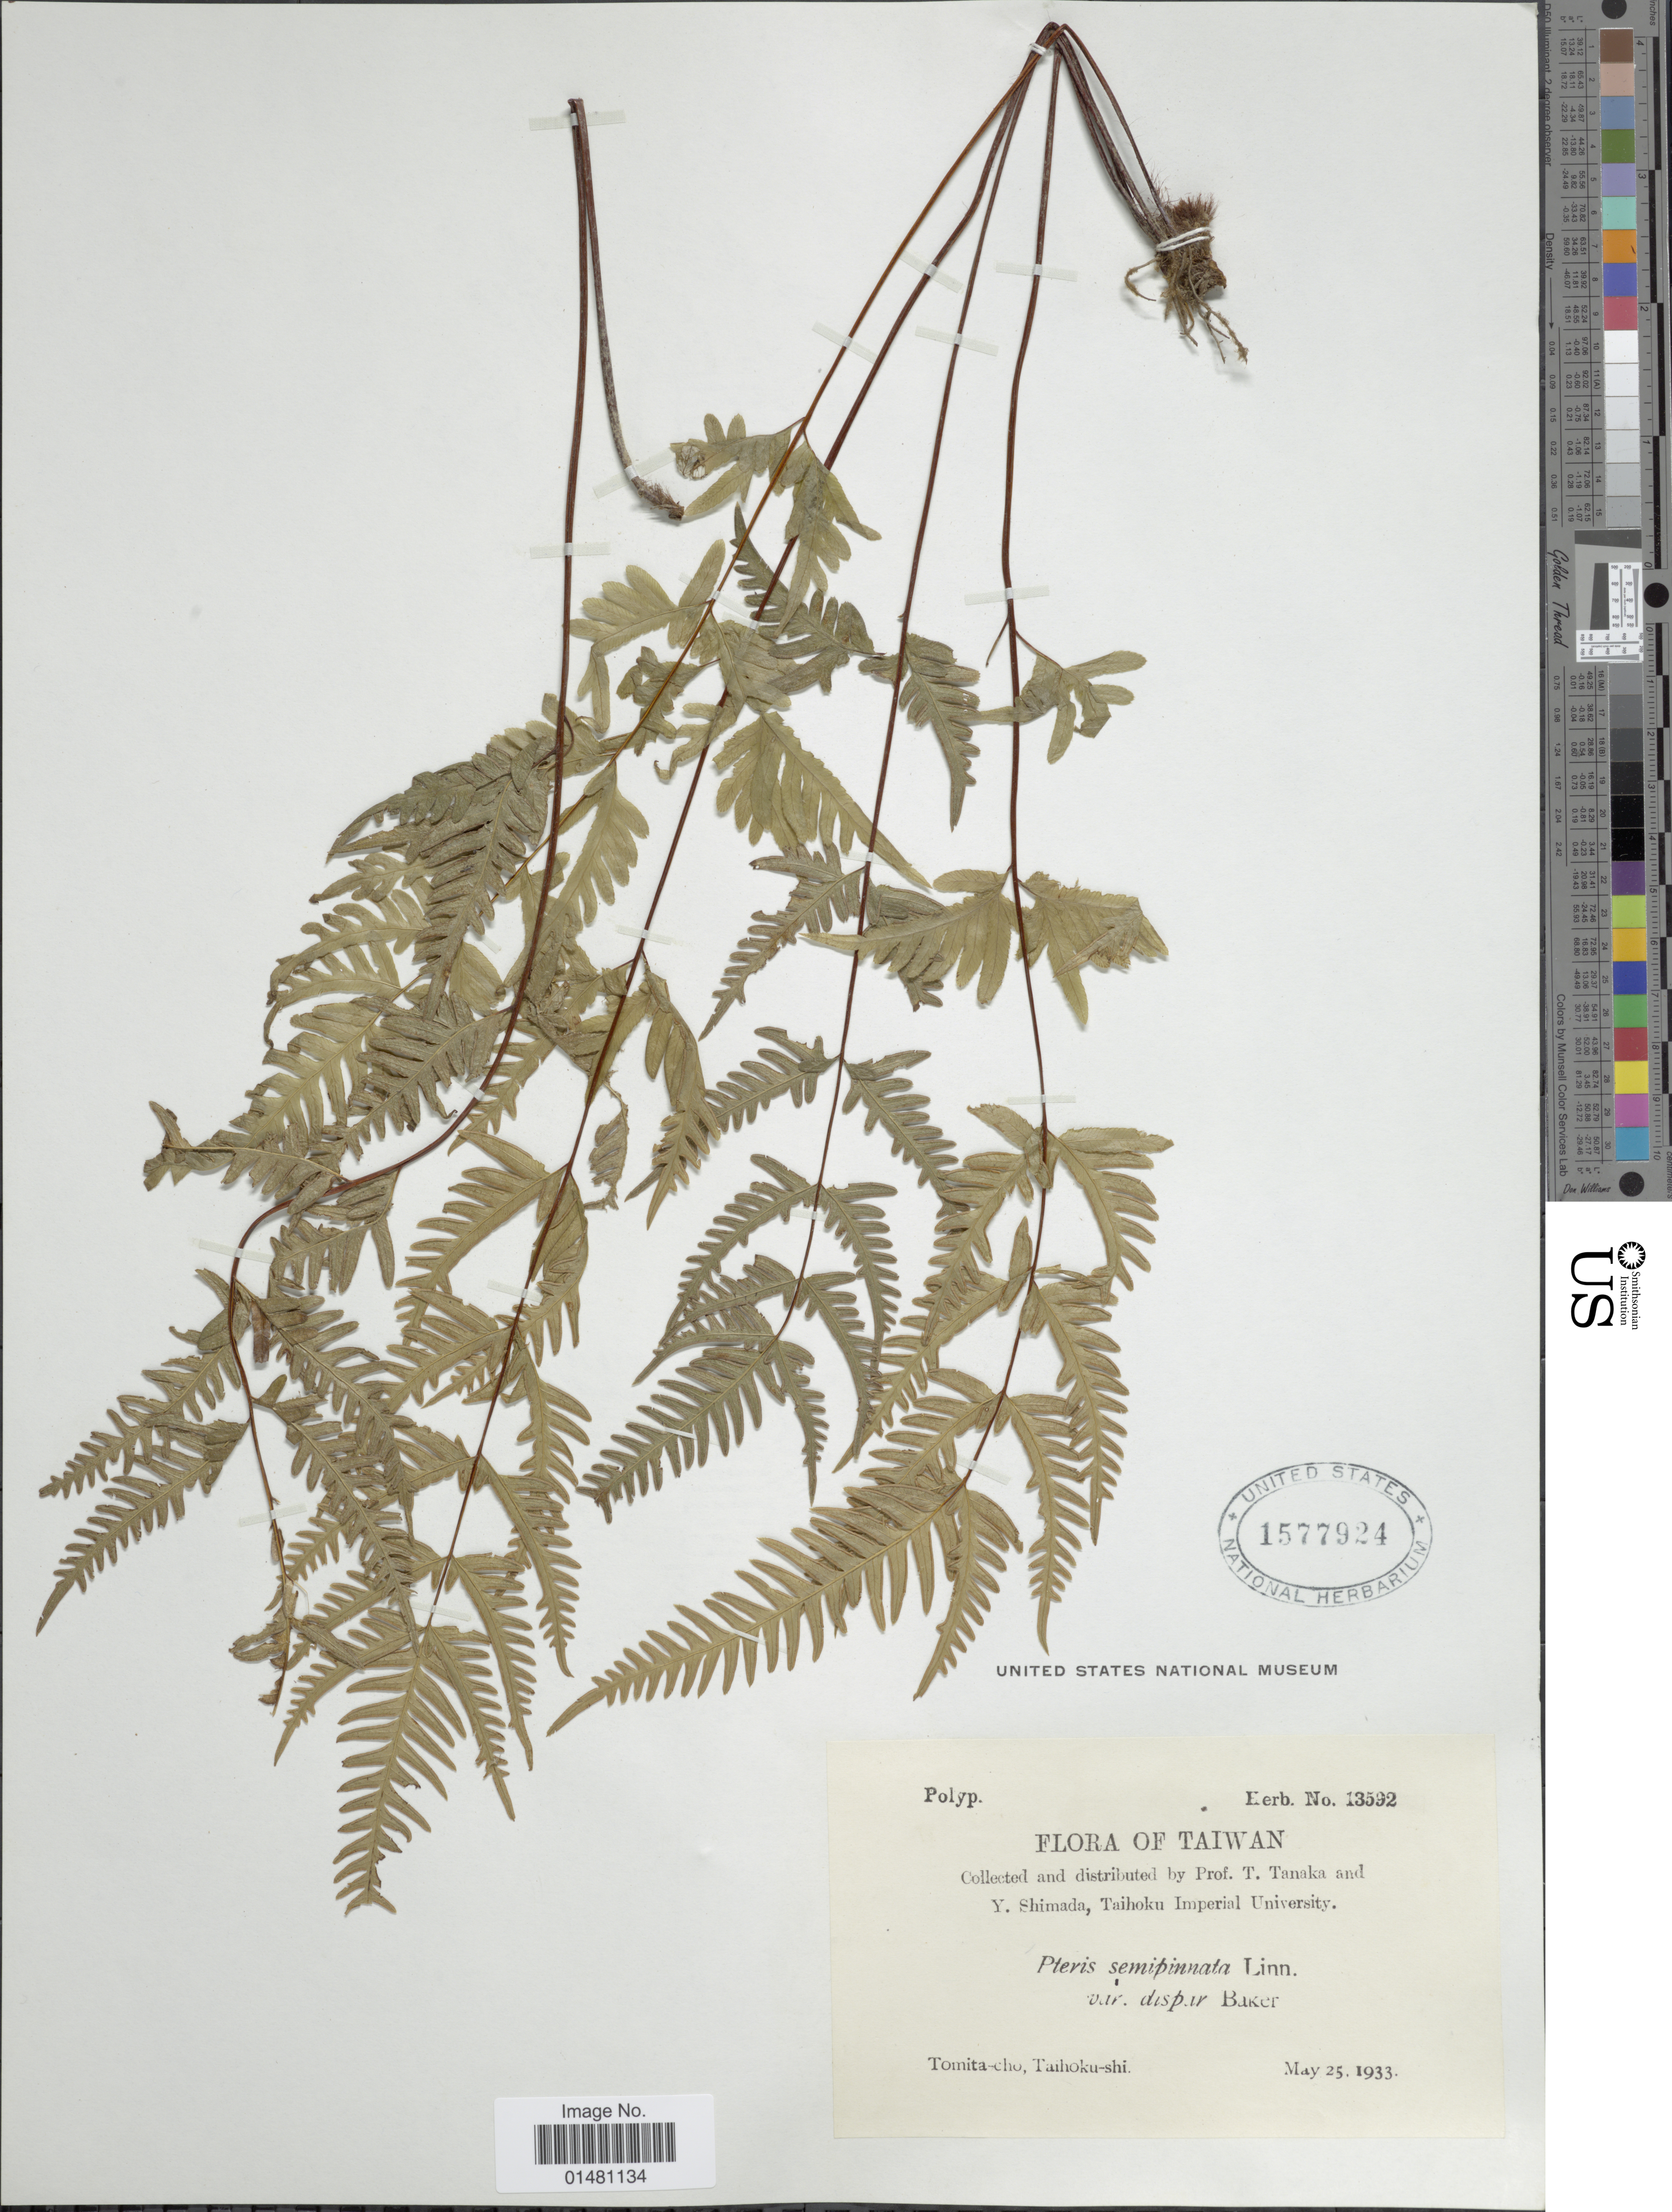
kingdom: Plantae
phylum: Tracheophyta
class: Polypodiopsida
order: Polypodiales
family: Pteridaceae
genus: Pteris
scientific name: Pteris semipinnata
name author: L.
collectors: T. Tanaka & Y. Shimada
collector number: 13592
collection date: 1933-05-25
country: Taiwan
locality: Tomita-cho, Taihoku-shi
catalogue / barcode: US 1577924